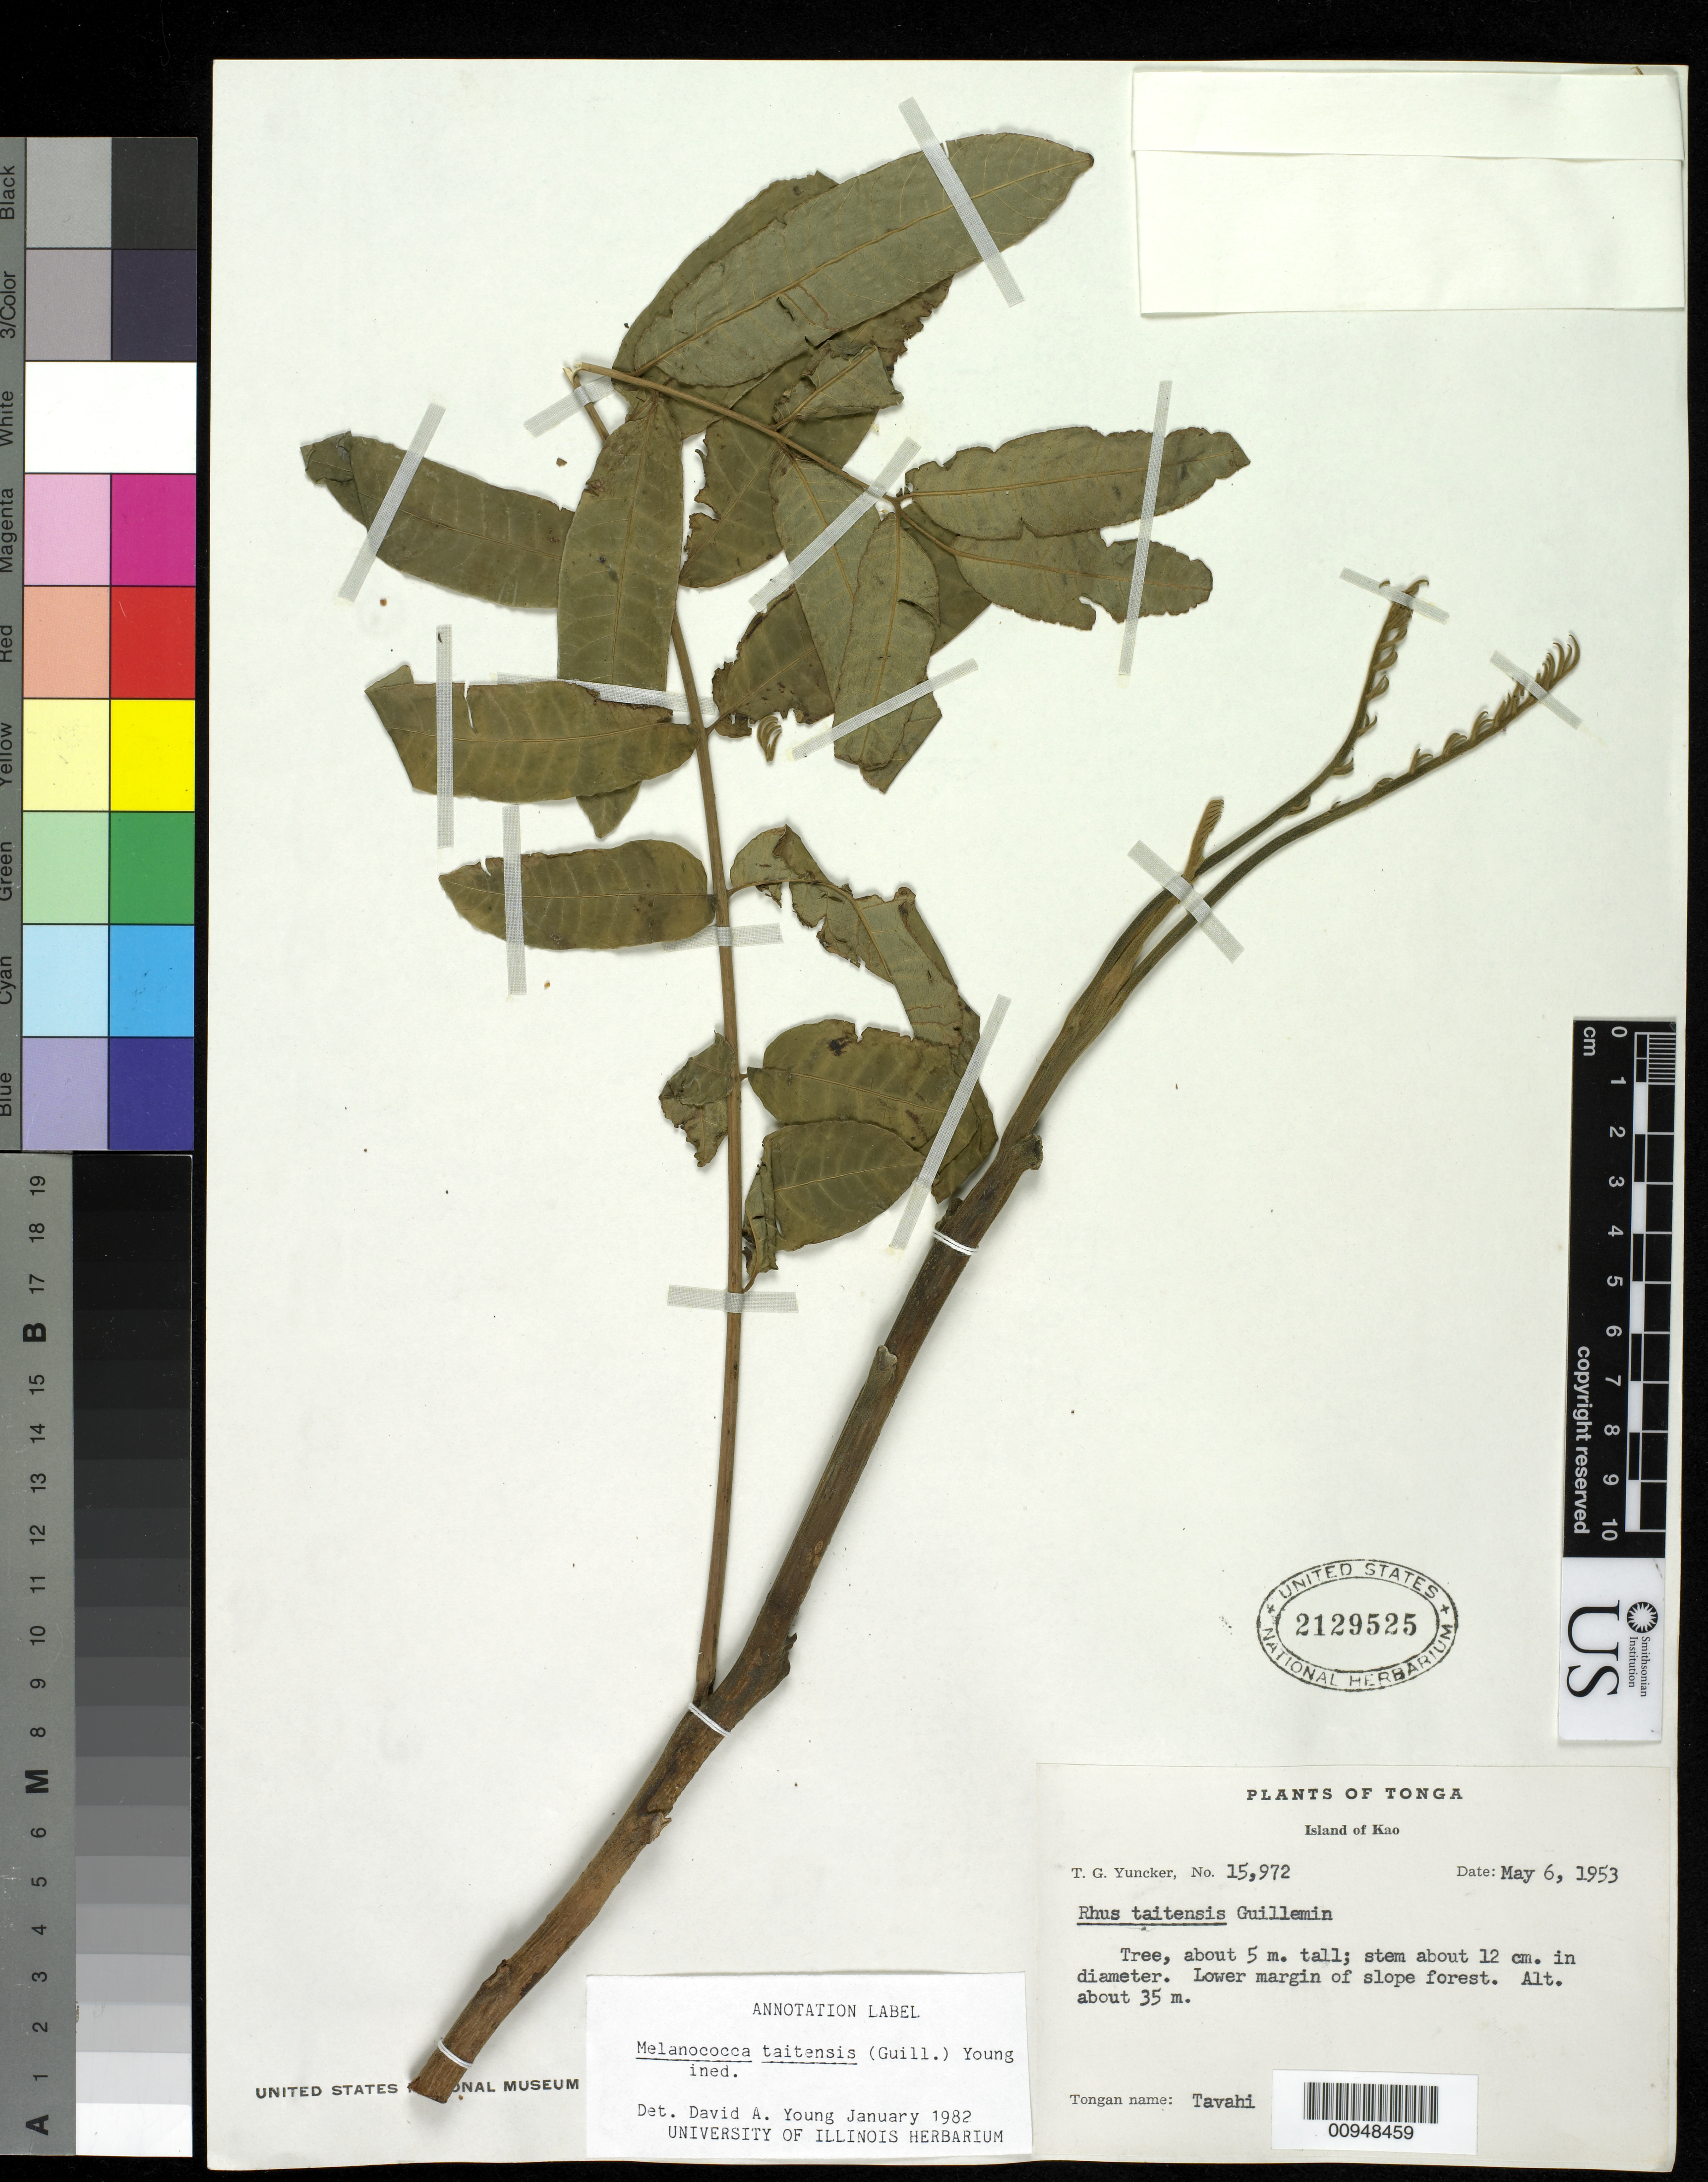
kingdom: Plantae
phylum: Tracheophyta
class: Magnoliopsida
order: Sapindales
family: Anacardiaceae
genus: Rhus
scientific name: Rhus taitensis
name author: Guill.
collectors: T. G. Yuncker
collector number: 15972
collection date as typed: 06 May 1953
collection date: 1953-05-06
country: Tonga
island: Kao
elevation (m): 35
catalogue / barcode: US 2129525